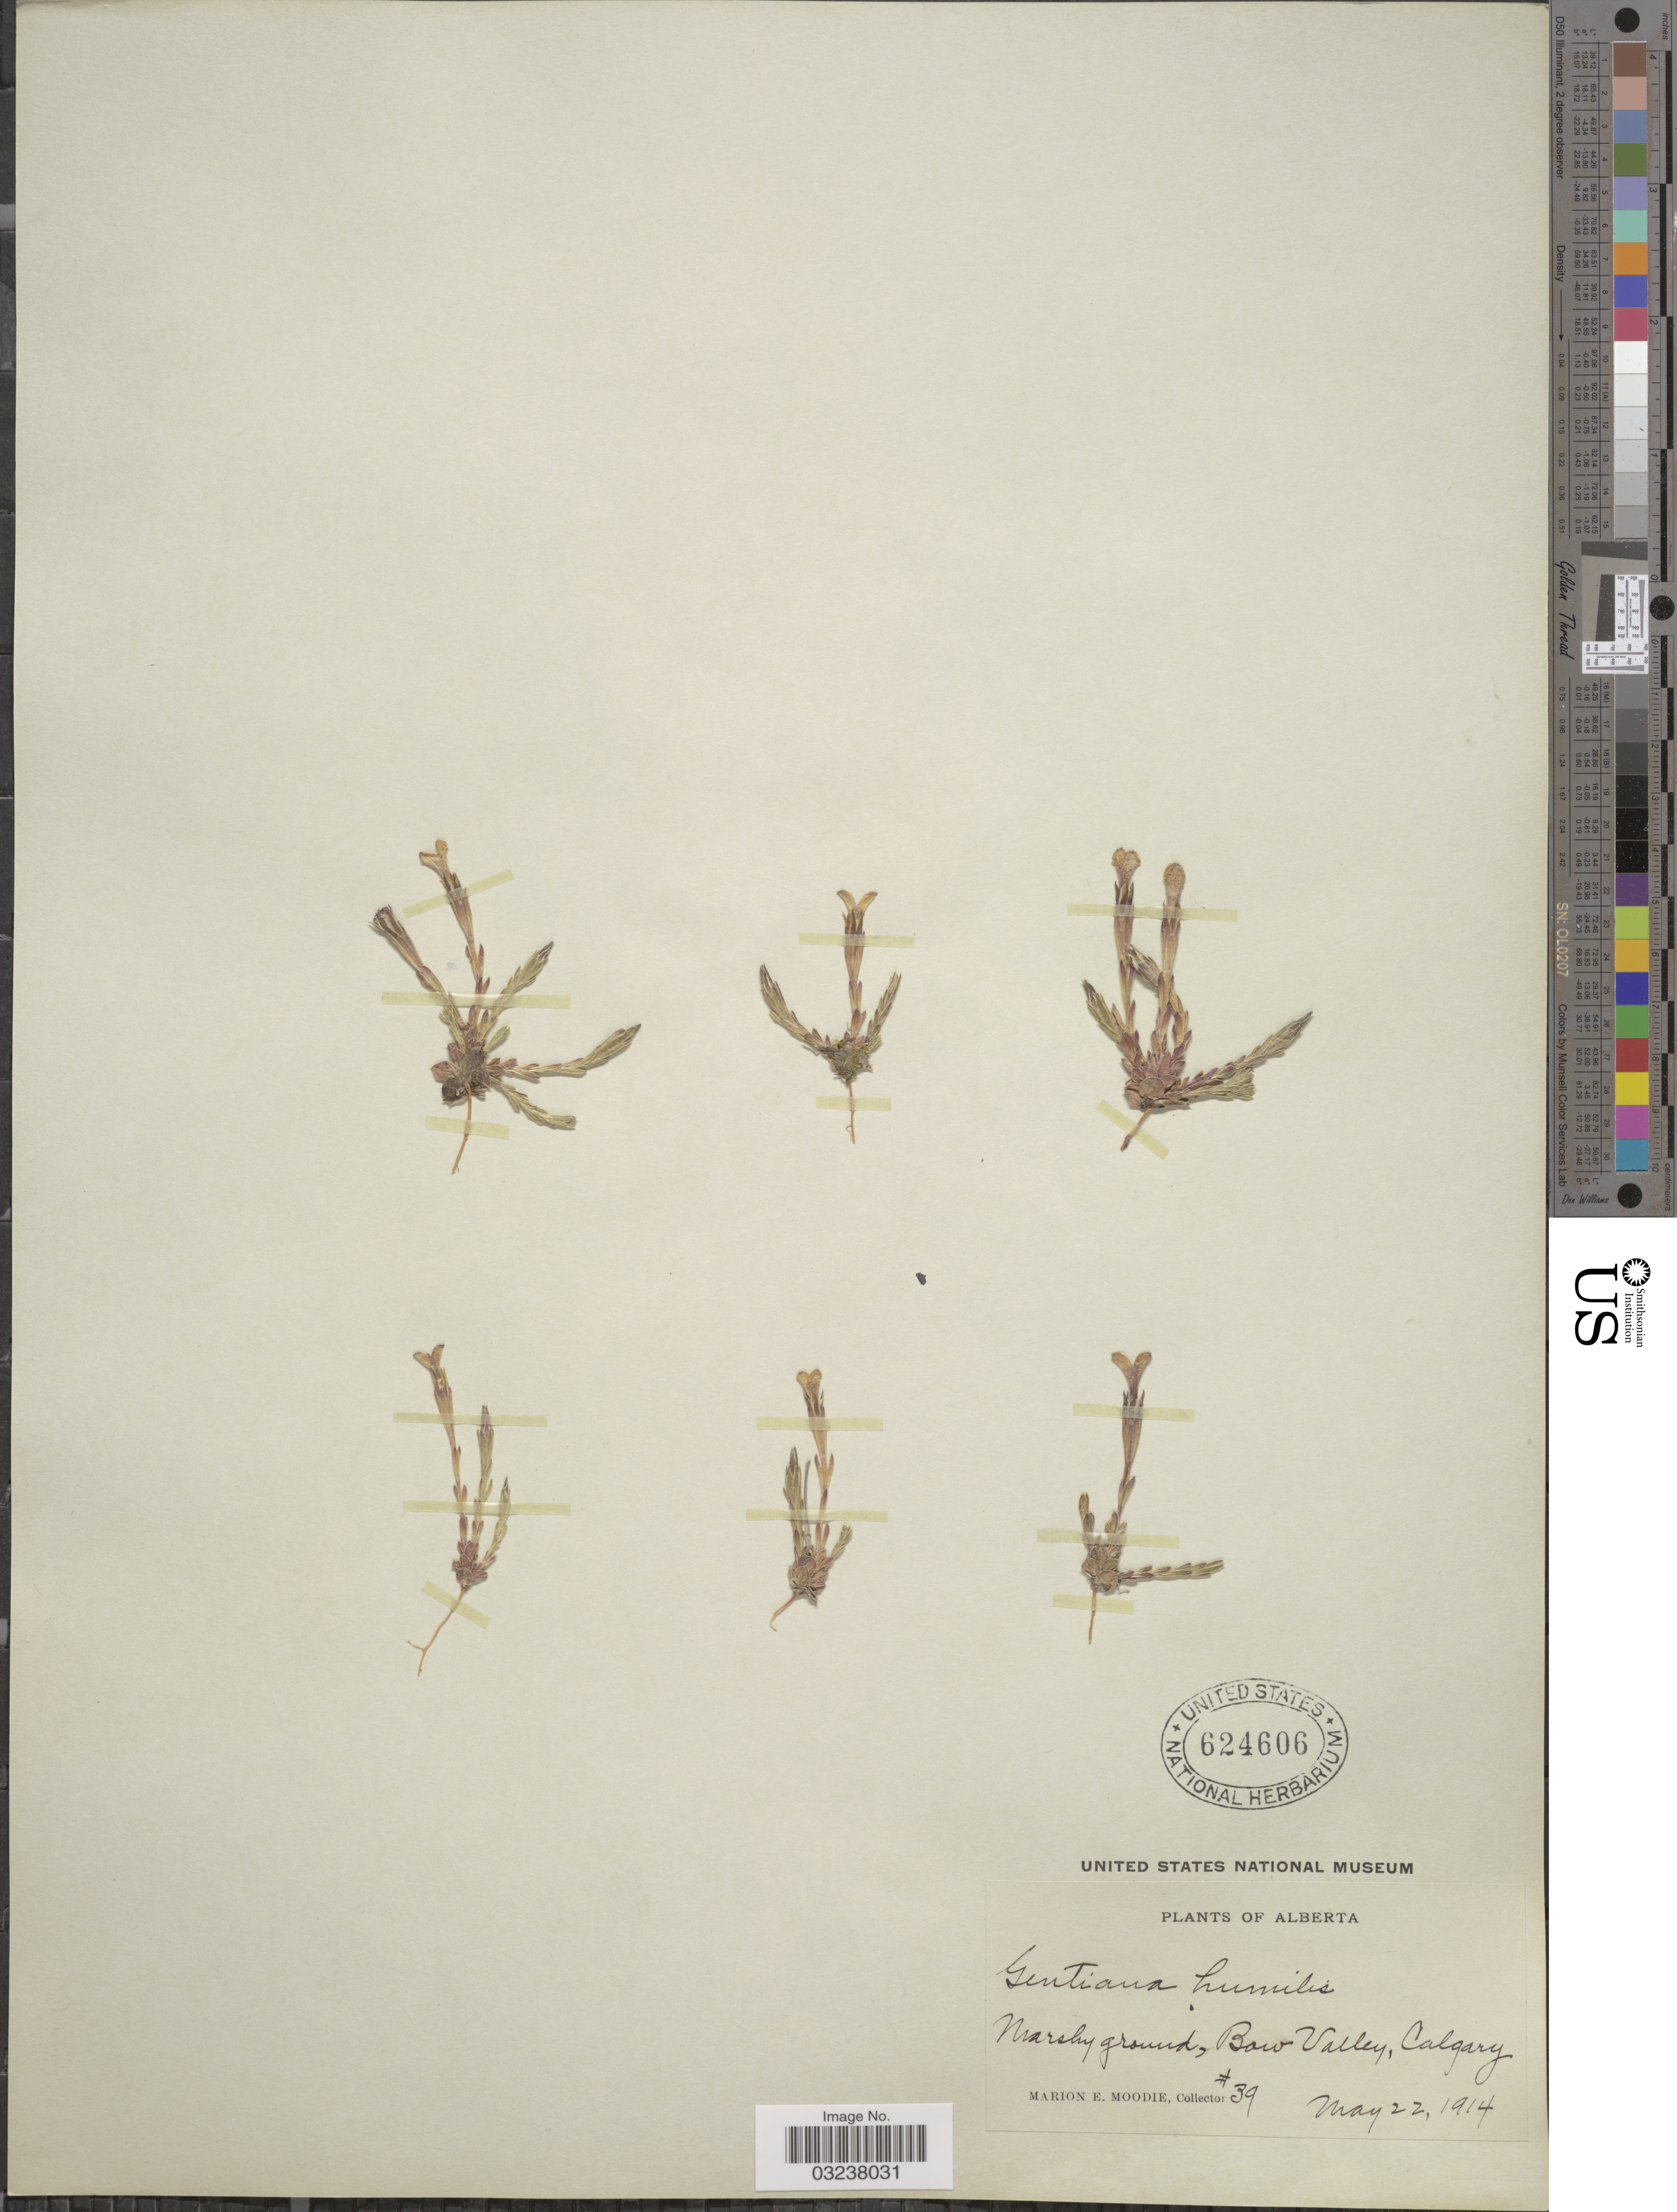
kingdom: Plantae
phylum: Tracheophyta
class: Magnoliopsida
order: Gentianales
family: Gentianaceae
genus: Gentiana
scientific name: Gentiana fremontii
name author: Torr.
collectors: M. E. Moodie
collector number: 39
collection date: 1914-05-22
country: Canada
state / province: Alberta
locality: Bow Valley, Calgary.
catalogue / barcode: US 624606